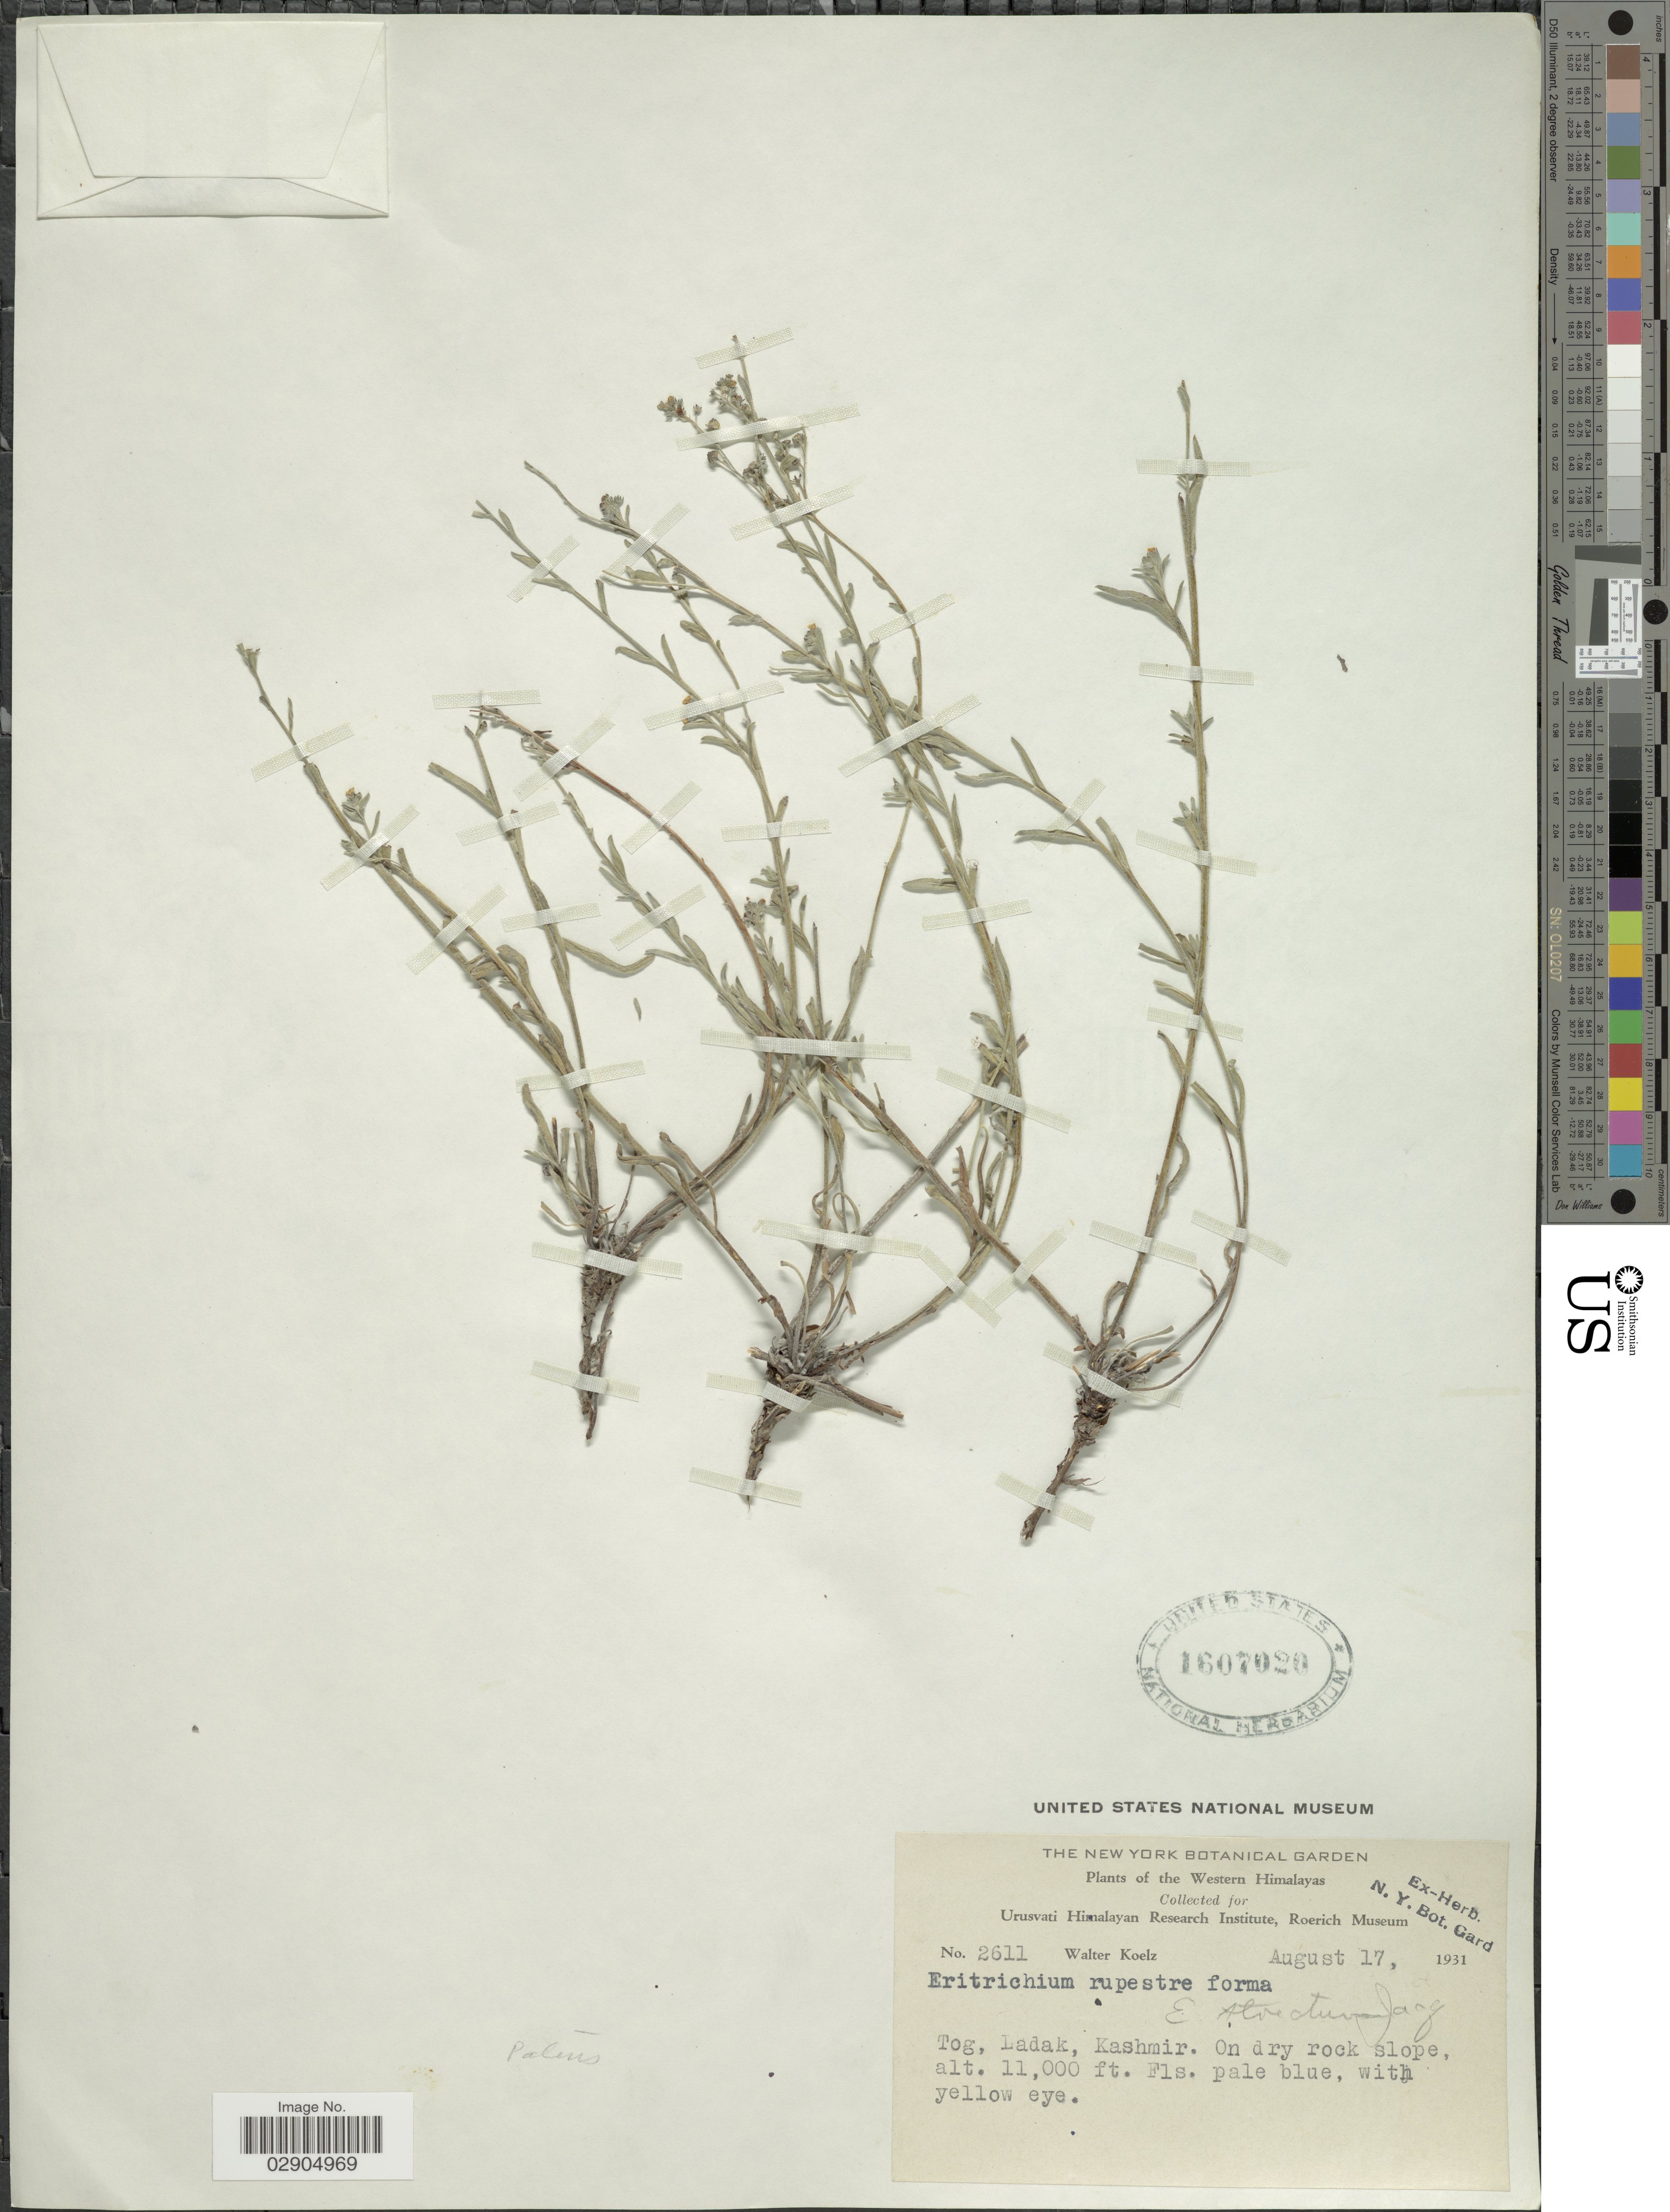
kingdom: Plantae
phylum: Tracheophyta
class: Magnoliopsida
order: Boraginales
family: Boraginaceae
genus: Eritrichium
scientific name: Eritrichium strictum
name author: Decne.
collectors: W. N. Koelz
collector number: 2611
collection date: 1931-08-17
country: India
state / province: Ladakh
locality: The Western Himalayas. Tog, Ladak, Kashmir.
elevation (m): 3353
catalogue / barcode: US 1607020